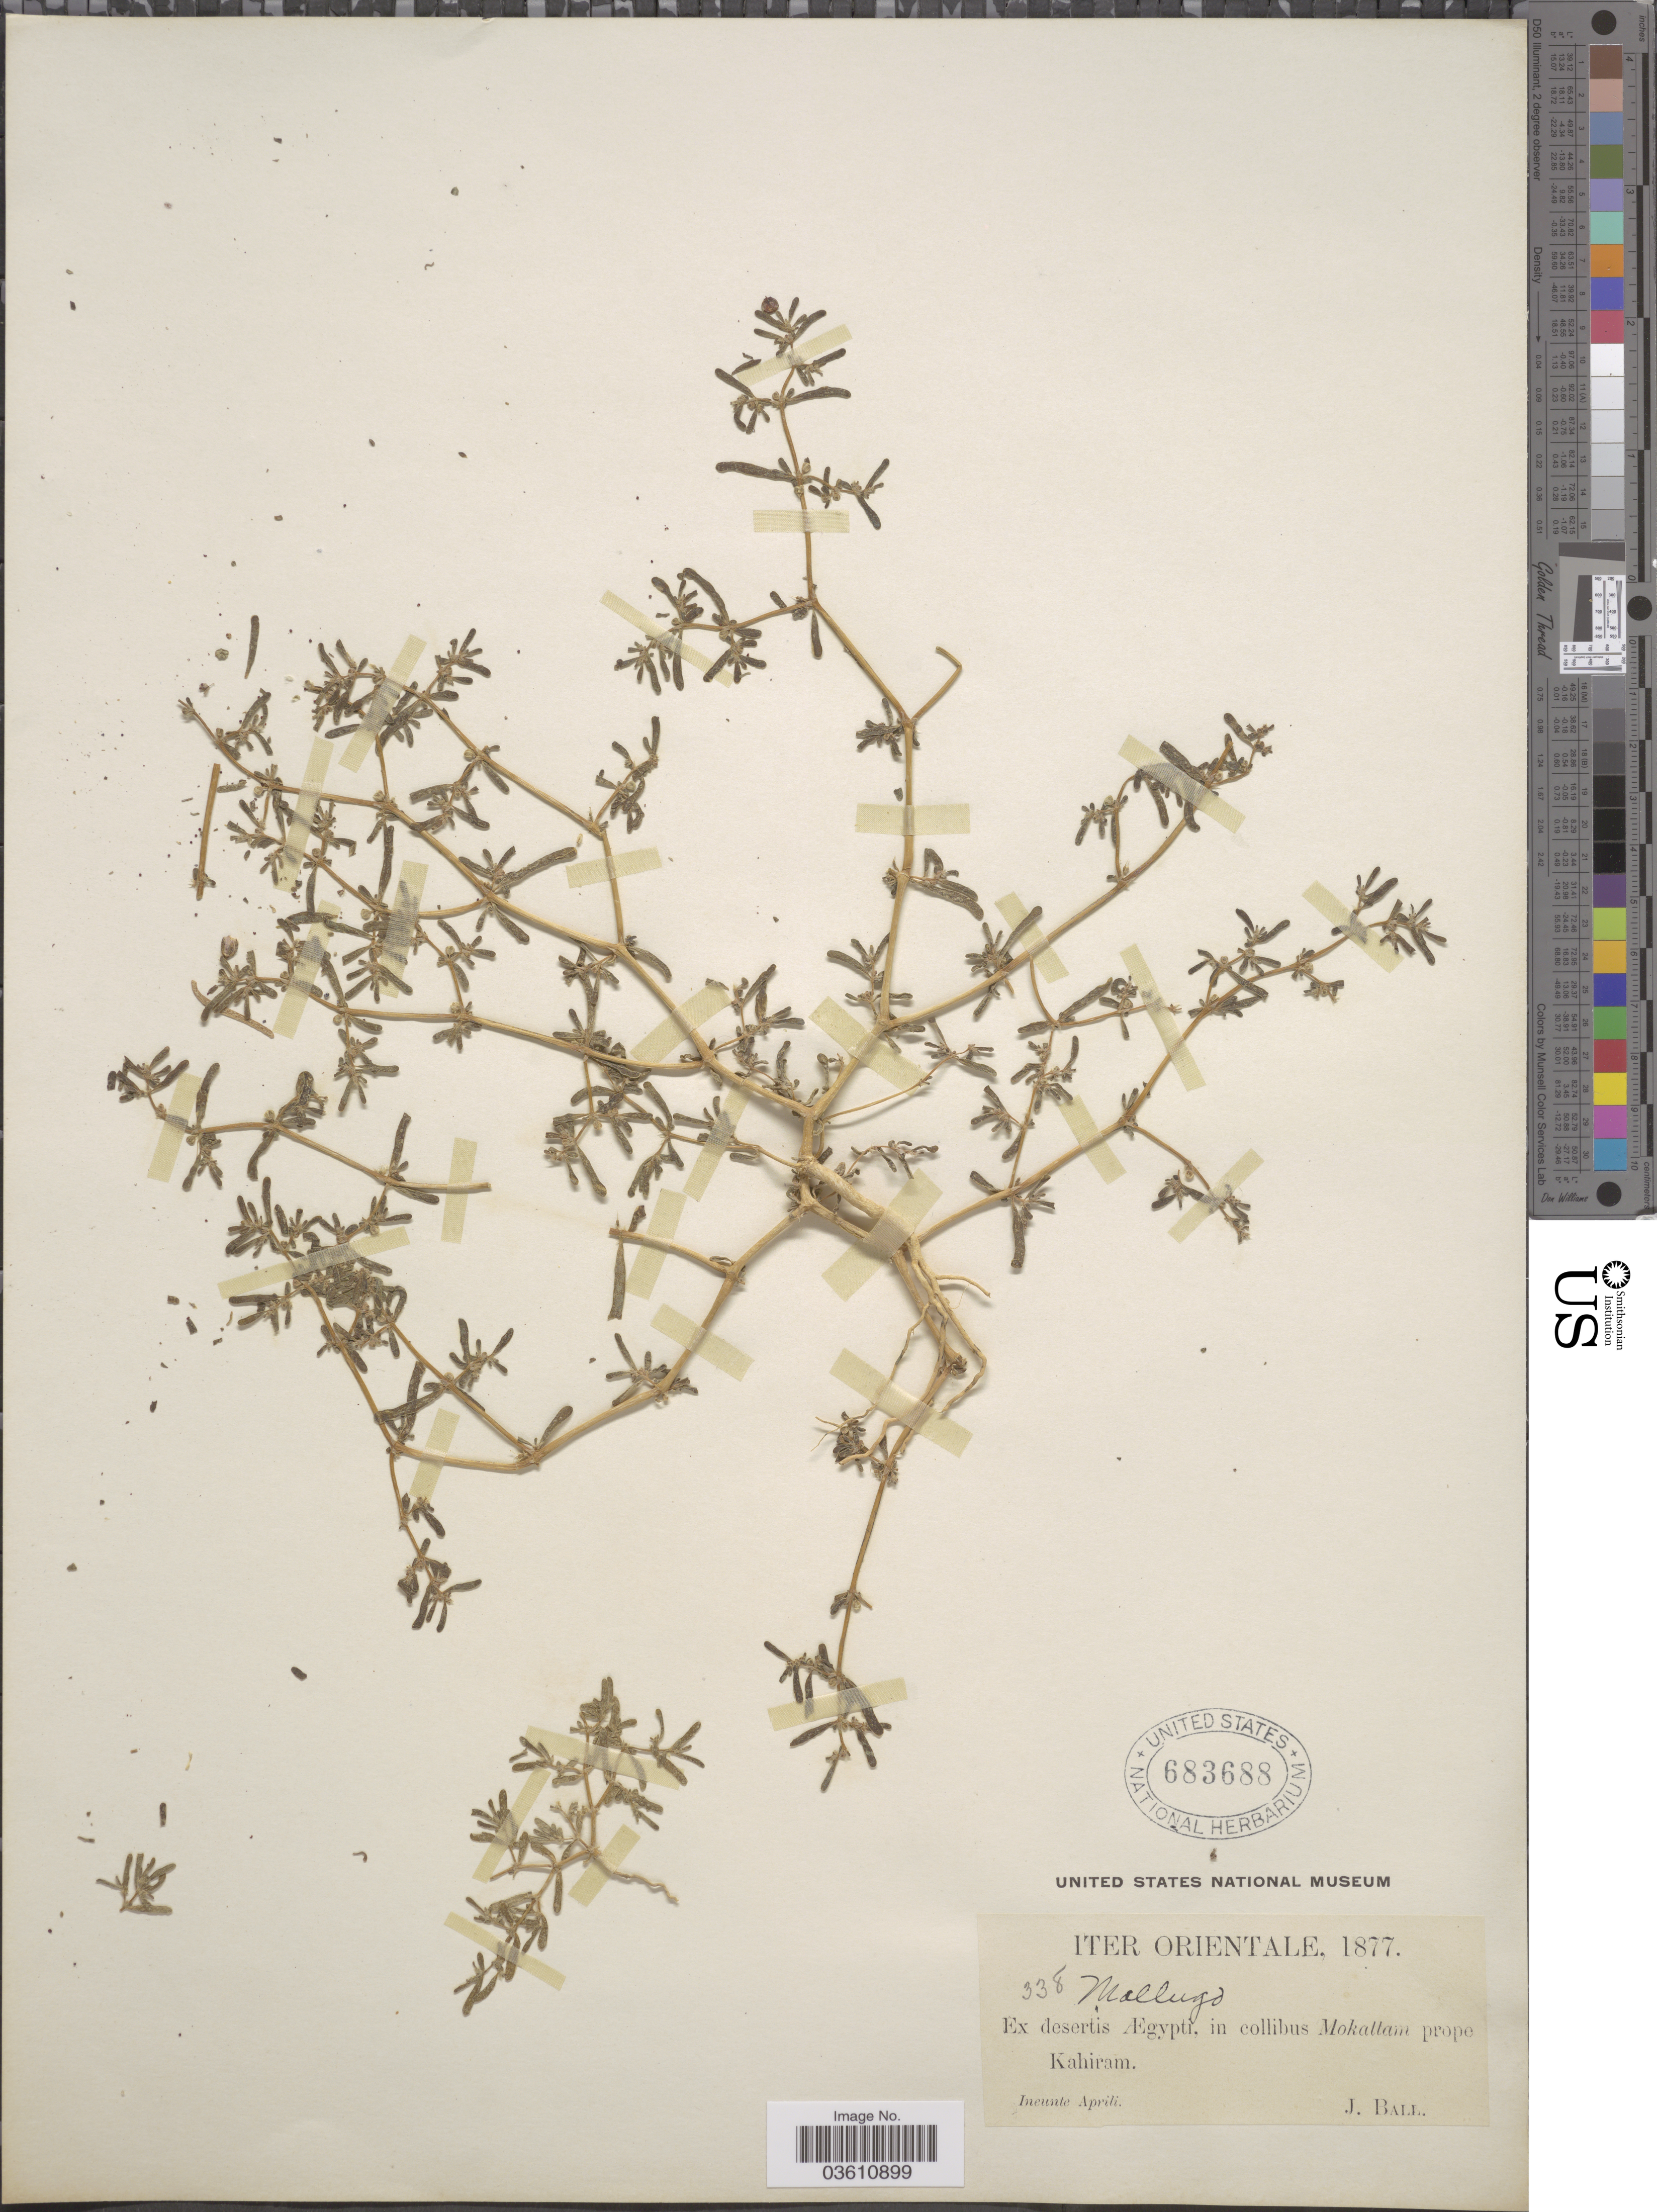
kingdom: Plantae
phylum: Tracheophyta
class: Magnoliopsida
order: Caryophyllales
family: Molluginaceae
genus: Mollugo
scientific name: Mollugo sp.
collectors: J. Ball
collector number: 338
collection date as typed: Ineunte Aprili 1877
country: Egypt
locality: Orientale. Ex desertis Ægypti, in collibus Mokattam prope Kahiram.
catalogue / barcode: US 683688